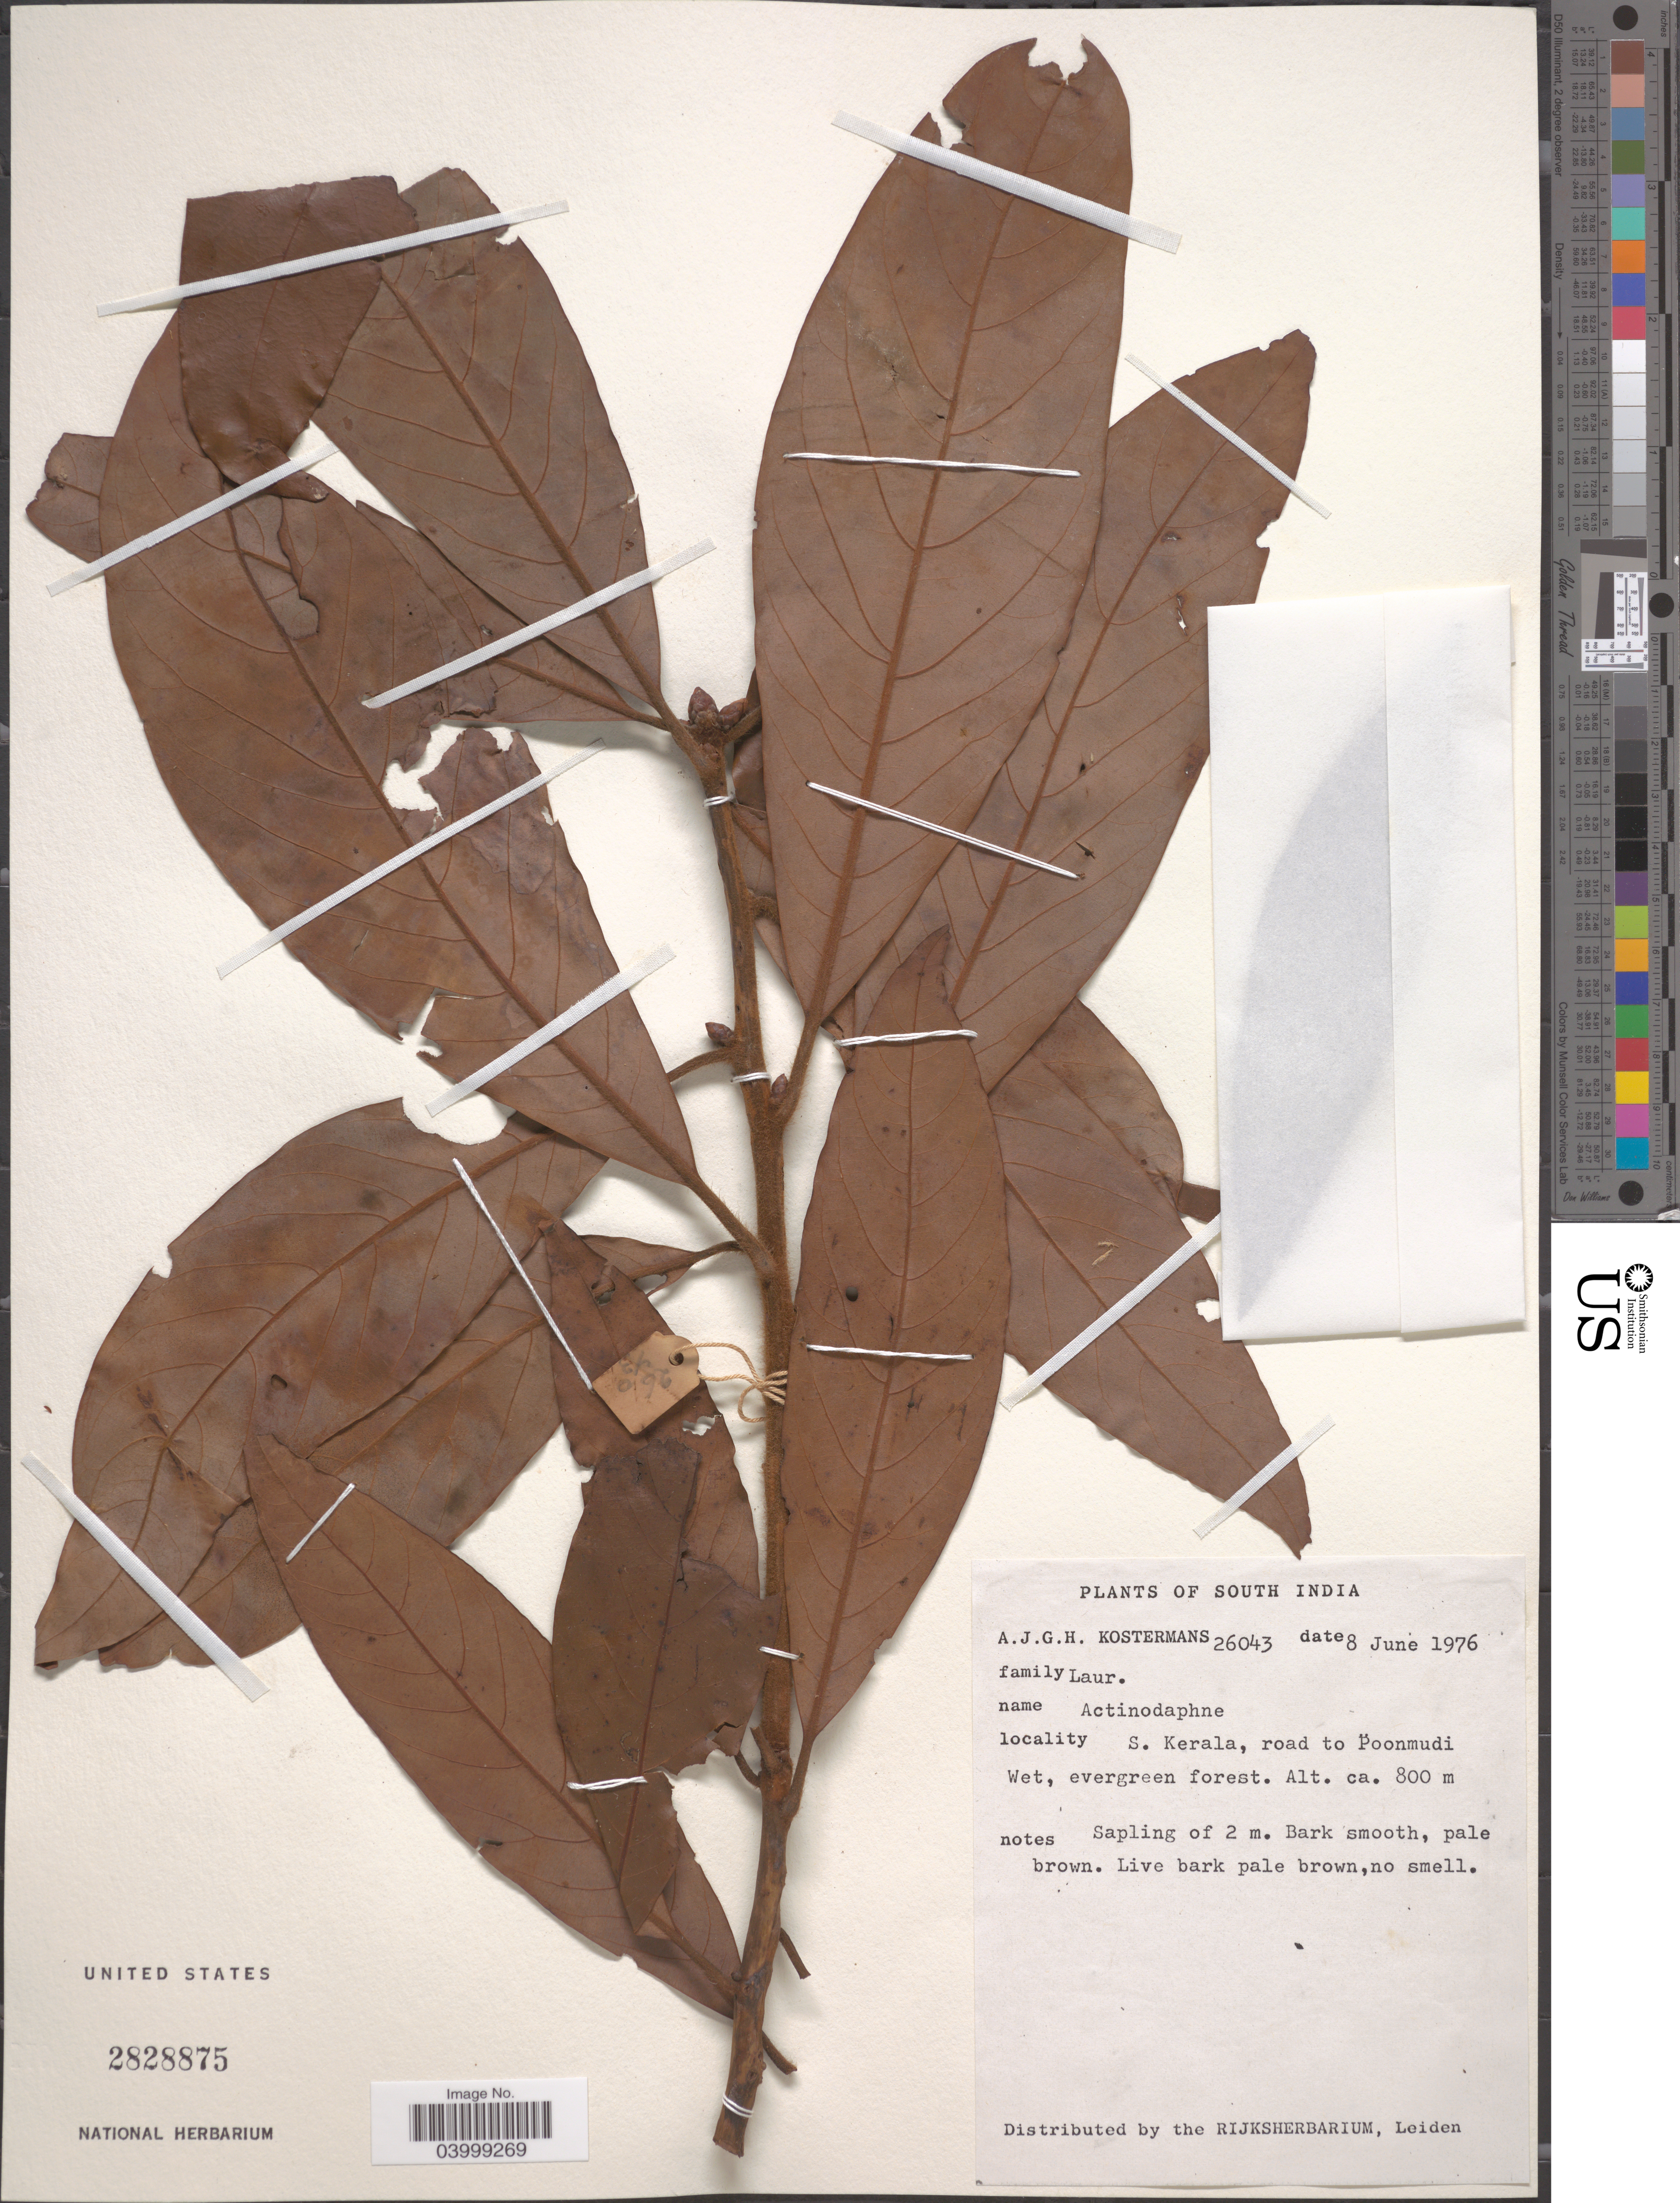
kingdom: Plantae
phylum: Tracheophyta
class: Magnoliopsida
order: Laurales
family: Lauraceae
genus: Actinodaphne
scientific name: Actinodaphne sp.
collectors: A. J. G. Kostermans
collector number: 26043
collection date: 1976-06-08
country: India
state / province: Kerala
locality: South India. S. Kerala, road to Poonmudi.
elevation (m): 800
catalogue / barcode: US 2828875